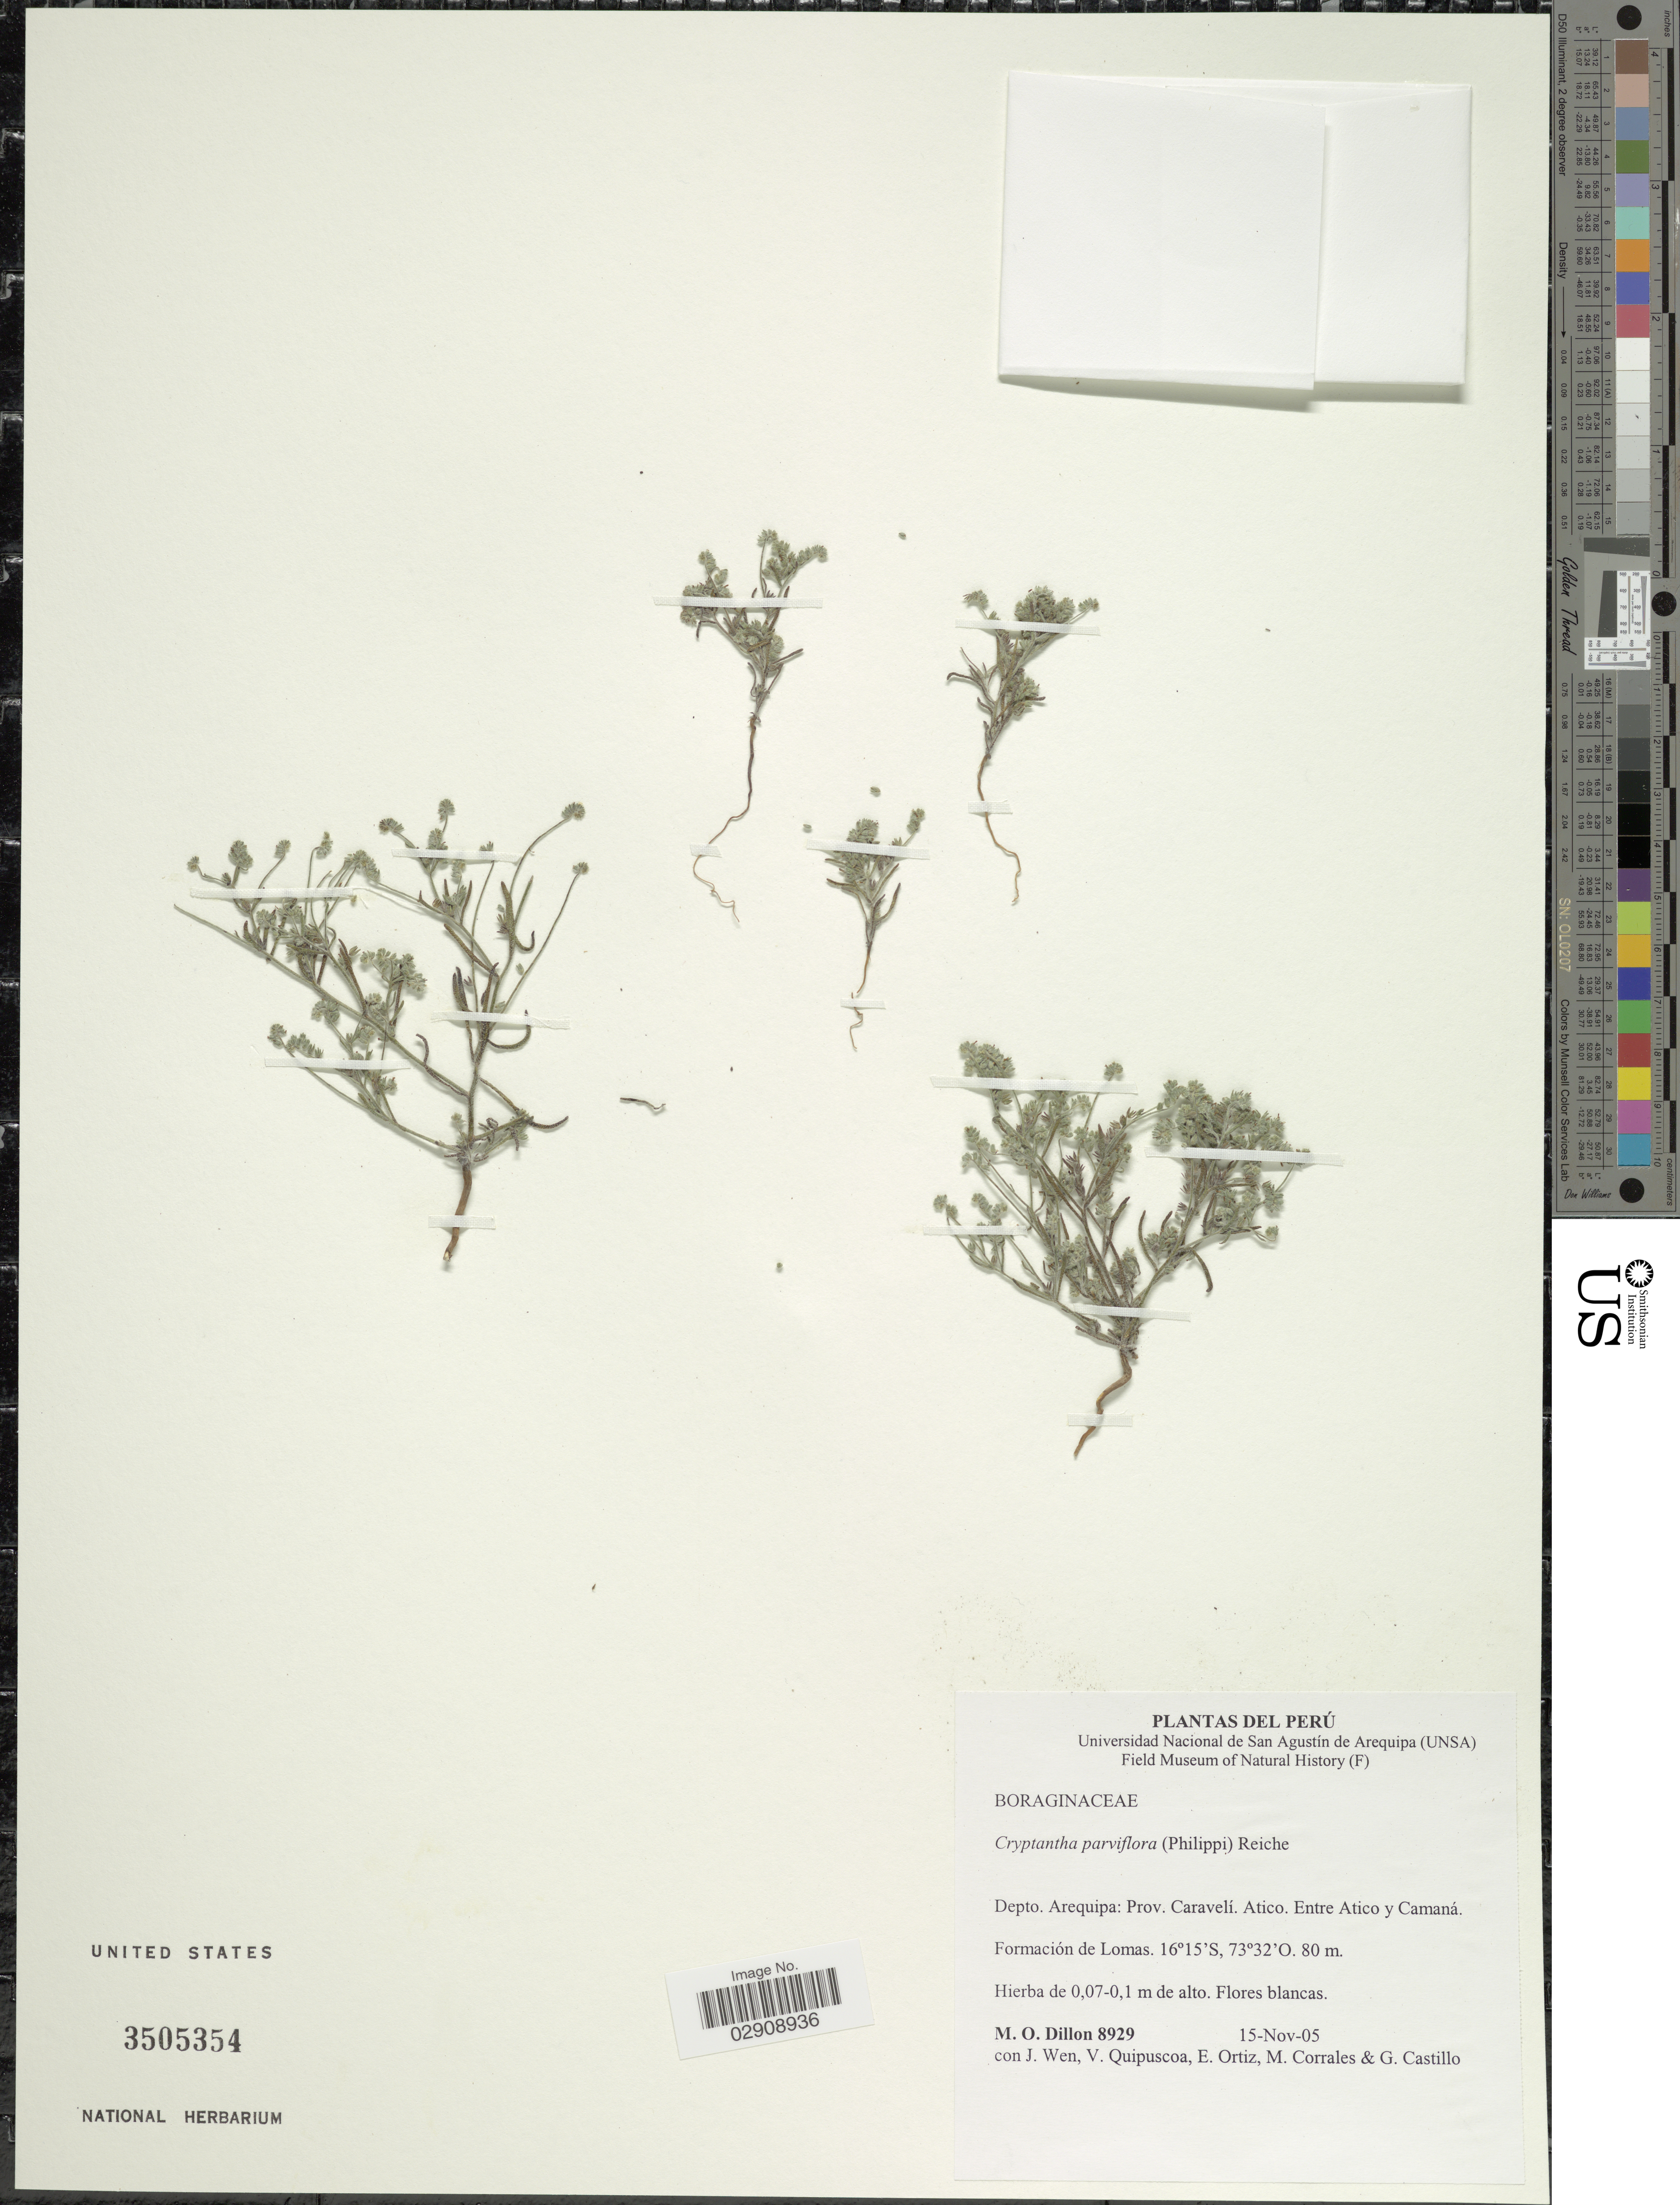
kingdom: Plantae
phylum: Tracheophyta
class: Magnoliopsida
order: Boraginales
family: Boraginaceae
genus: Johnstonella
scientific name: Johnstonella parviflora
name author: (Phil.) Hasenstab & M.G. Simpson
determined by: Moroni, Pablo, (SI), Instituto de Botanica Darwinion (ARGENTINA)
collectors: M. O. Dillon, J. Wen, V. Quipuscoa, E. Ortiz & et al.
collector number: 8929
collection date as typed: Transcribed d/m/y: 15/11/5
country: Peru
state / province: Arequipa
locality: Depto. Arequipa: Prov. Caravelí. Atico. Entre Atico y Camaná. Formación de Lomas. Perú.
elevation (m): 80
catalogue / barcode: US 3505354